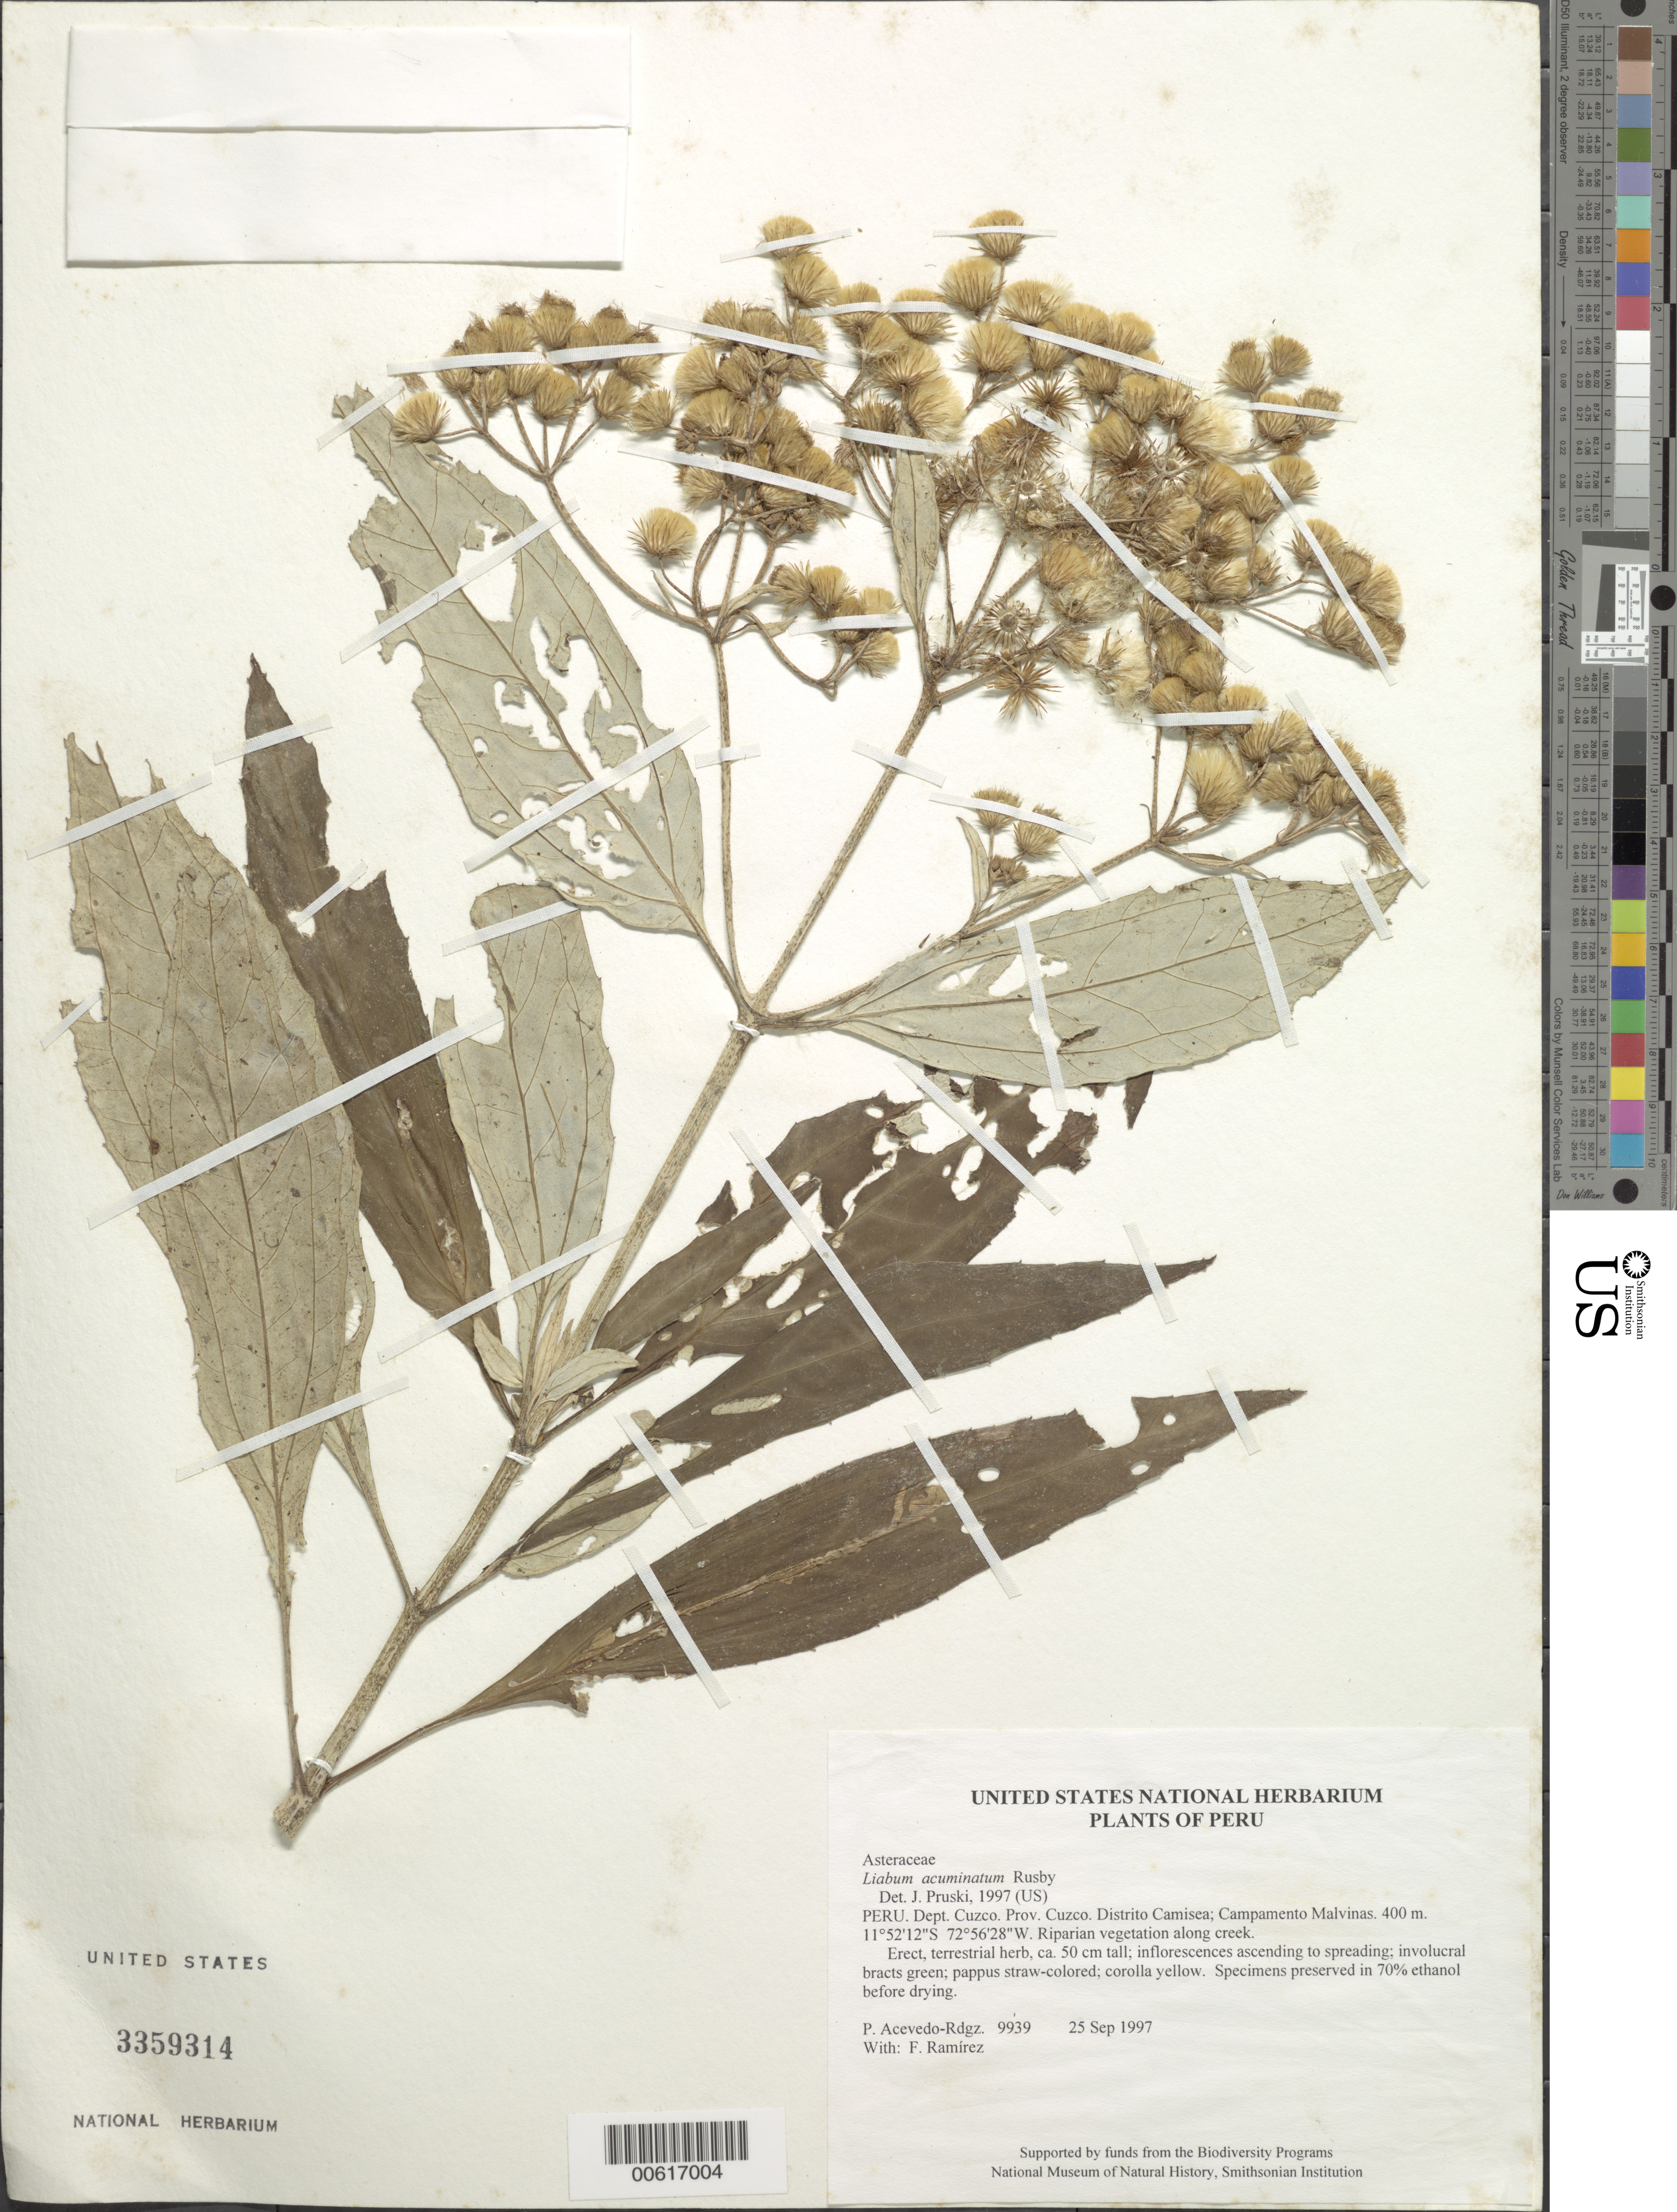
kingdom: Plantae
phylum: Tracheophyta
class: Magnoliopsida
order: Asterales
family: Asteraceae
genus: Liabum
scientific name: Liabum acuminatum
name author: Rusby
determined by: Pruski, J. F.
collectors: P. Acevedo-Rodr. & F. Ramirez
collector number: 9939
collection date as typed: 25 Sep 1997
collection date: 1997-09-25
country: Peru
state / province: Cusco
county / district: Cusco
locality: Distrito Camisea; Campamento Malvinas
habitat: Riparian vegetation along creek.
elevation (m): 400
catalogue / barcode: US 3359314